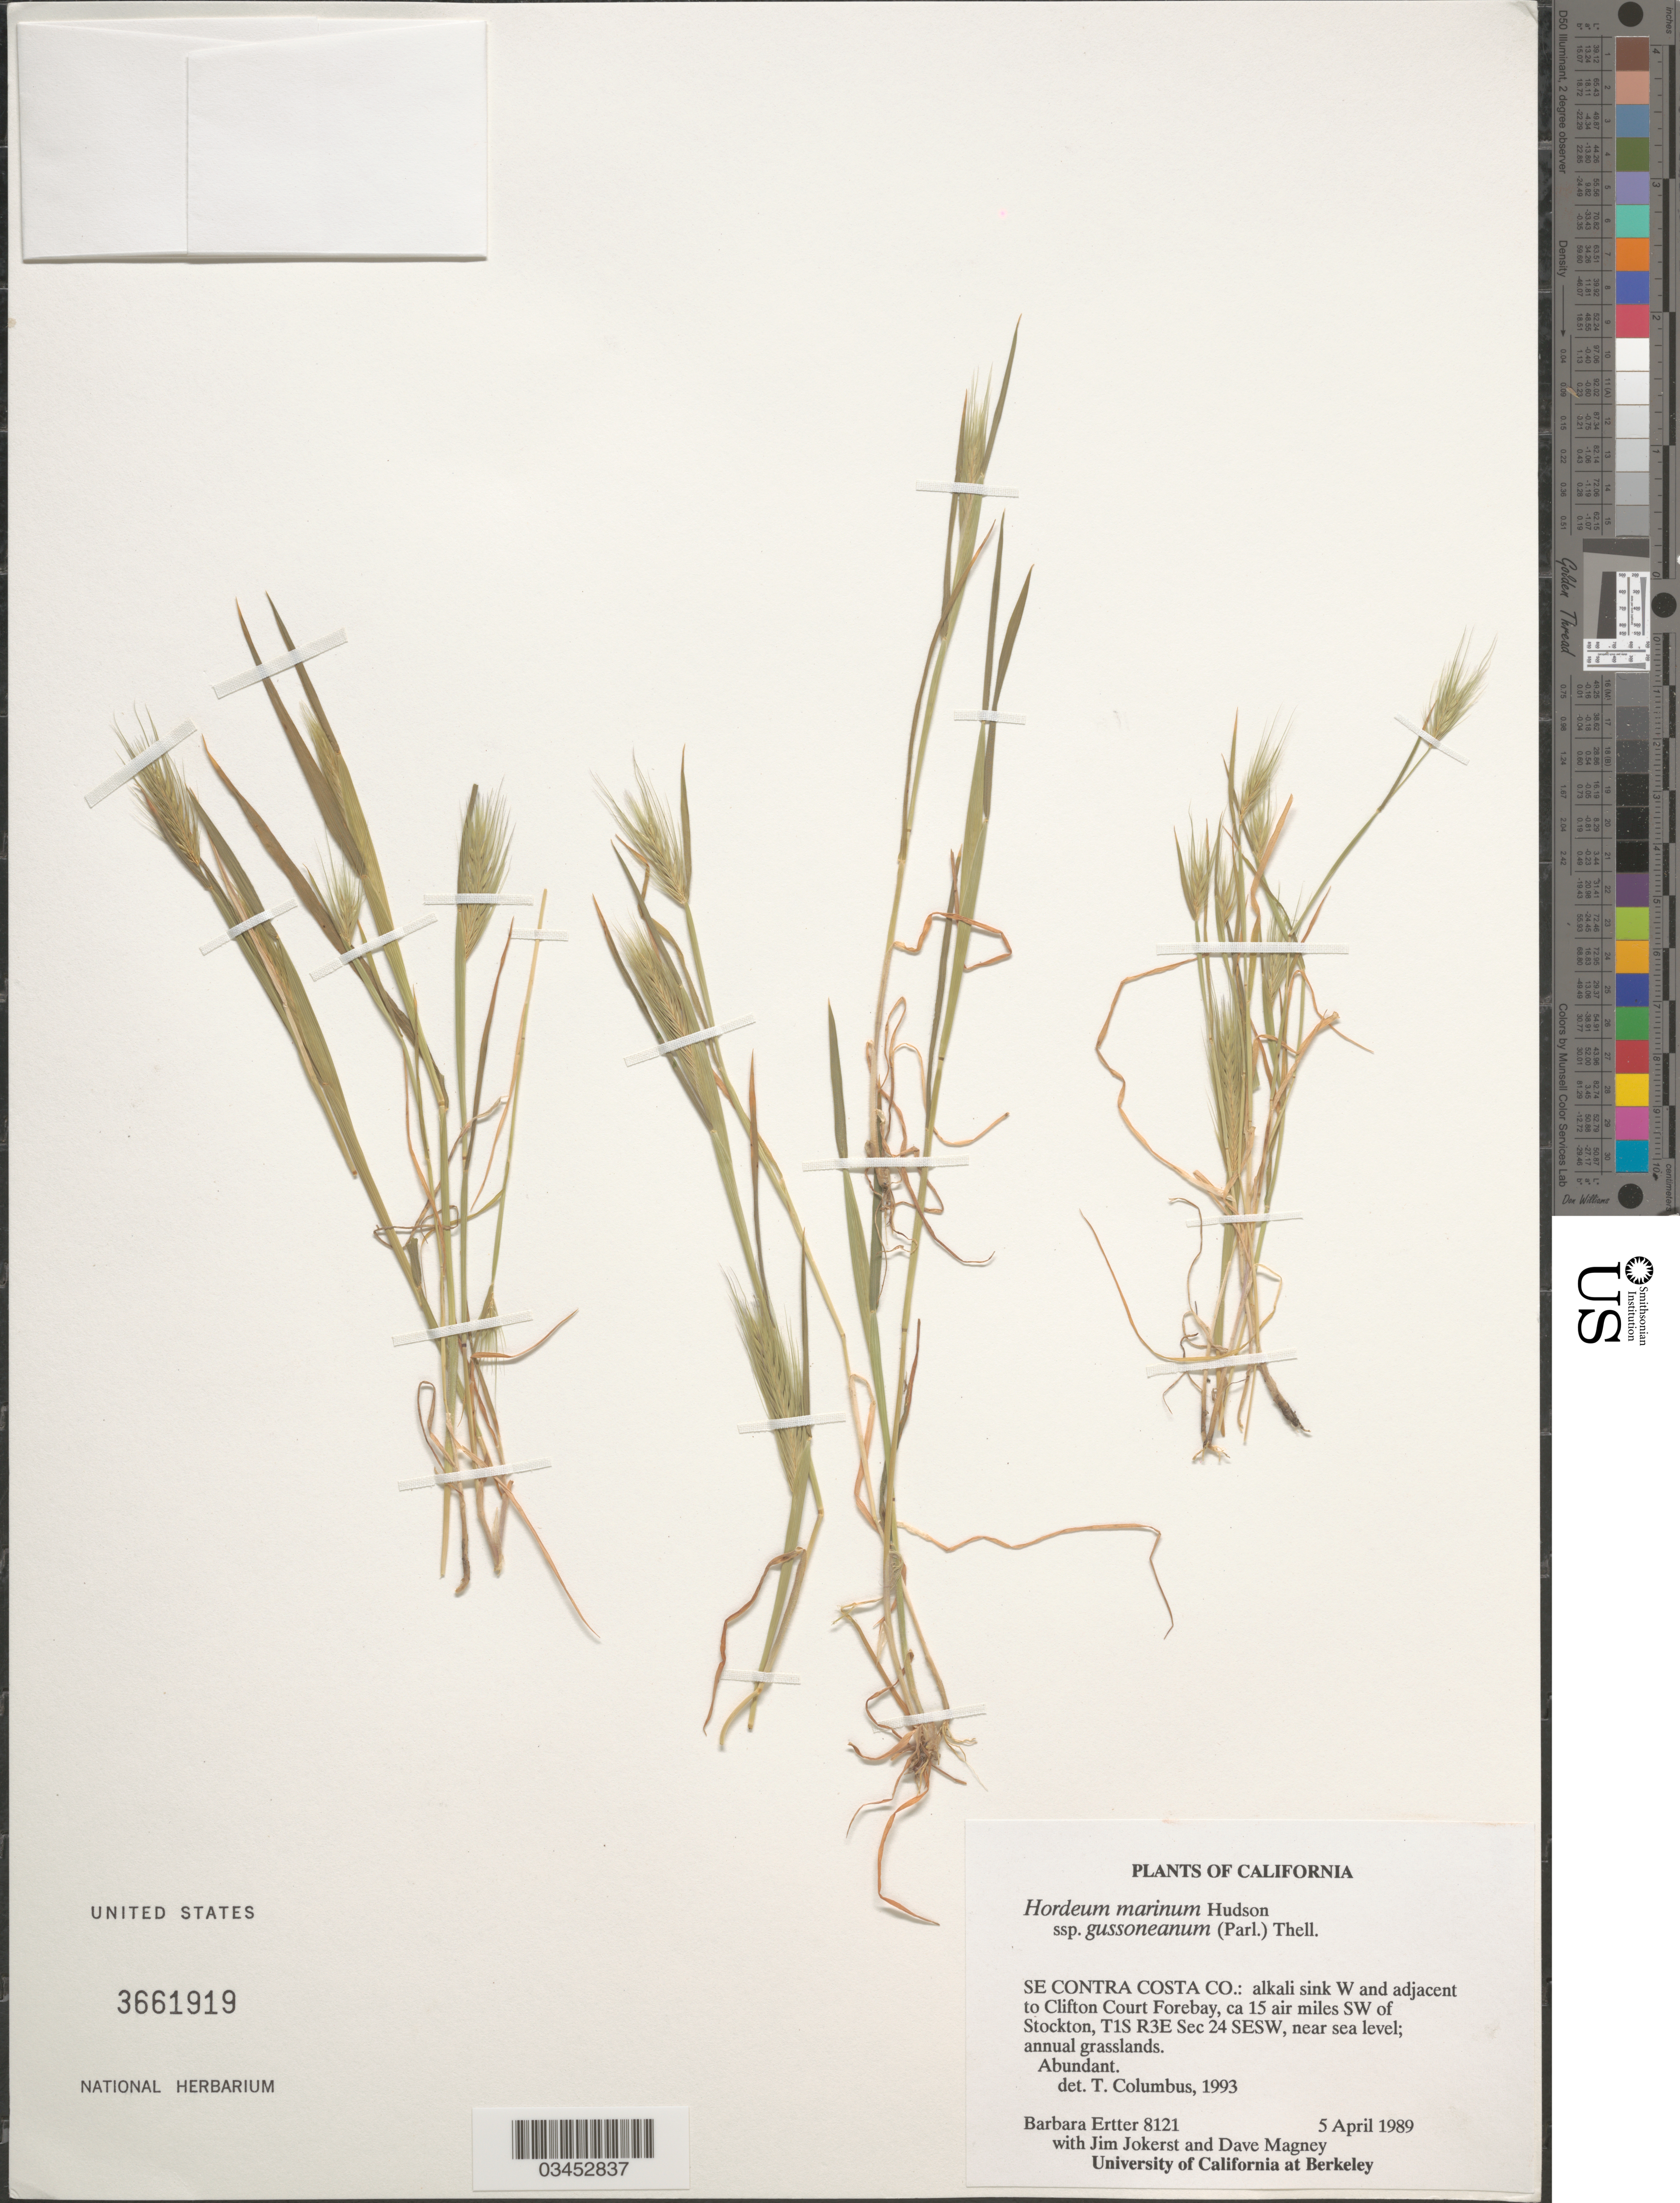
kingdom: Plantae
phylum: Tracheophyta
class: Liliopsida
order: Poales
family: Poaceae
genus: Hordeum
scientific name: Hordeum marinum subsp. gussoneanum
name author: (Parl.) Thell.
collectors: B. Ertter, Jokerst. & D. Magney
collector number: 8121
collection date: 1989-04-05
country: United States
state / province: California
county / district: San Joaquin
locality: SE Contra Costa Co.: alkali sink W and adjacent to Clifton Court Forebay, ca 15 air miles SW of Stockton, T1S R3E Sec 24 SESW.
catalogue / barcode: US 3661919